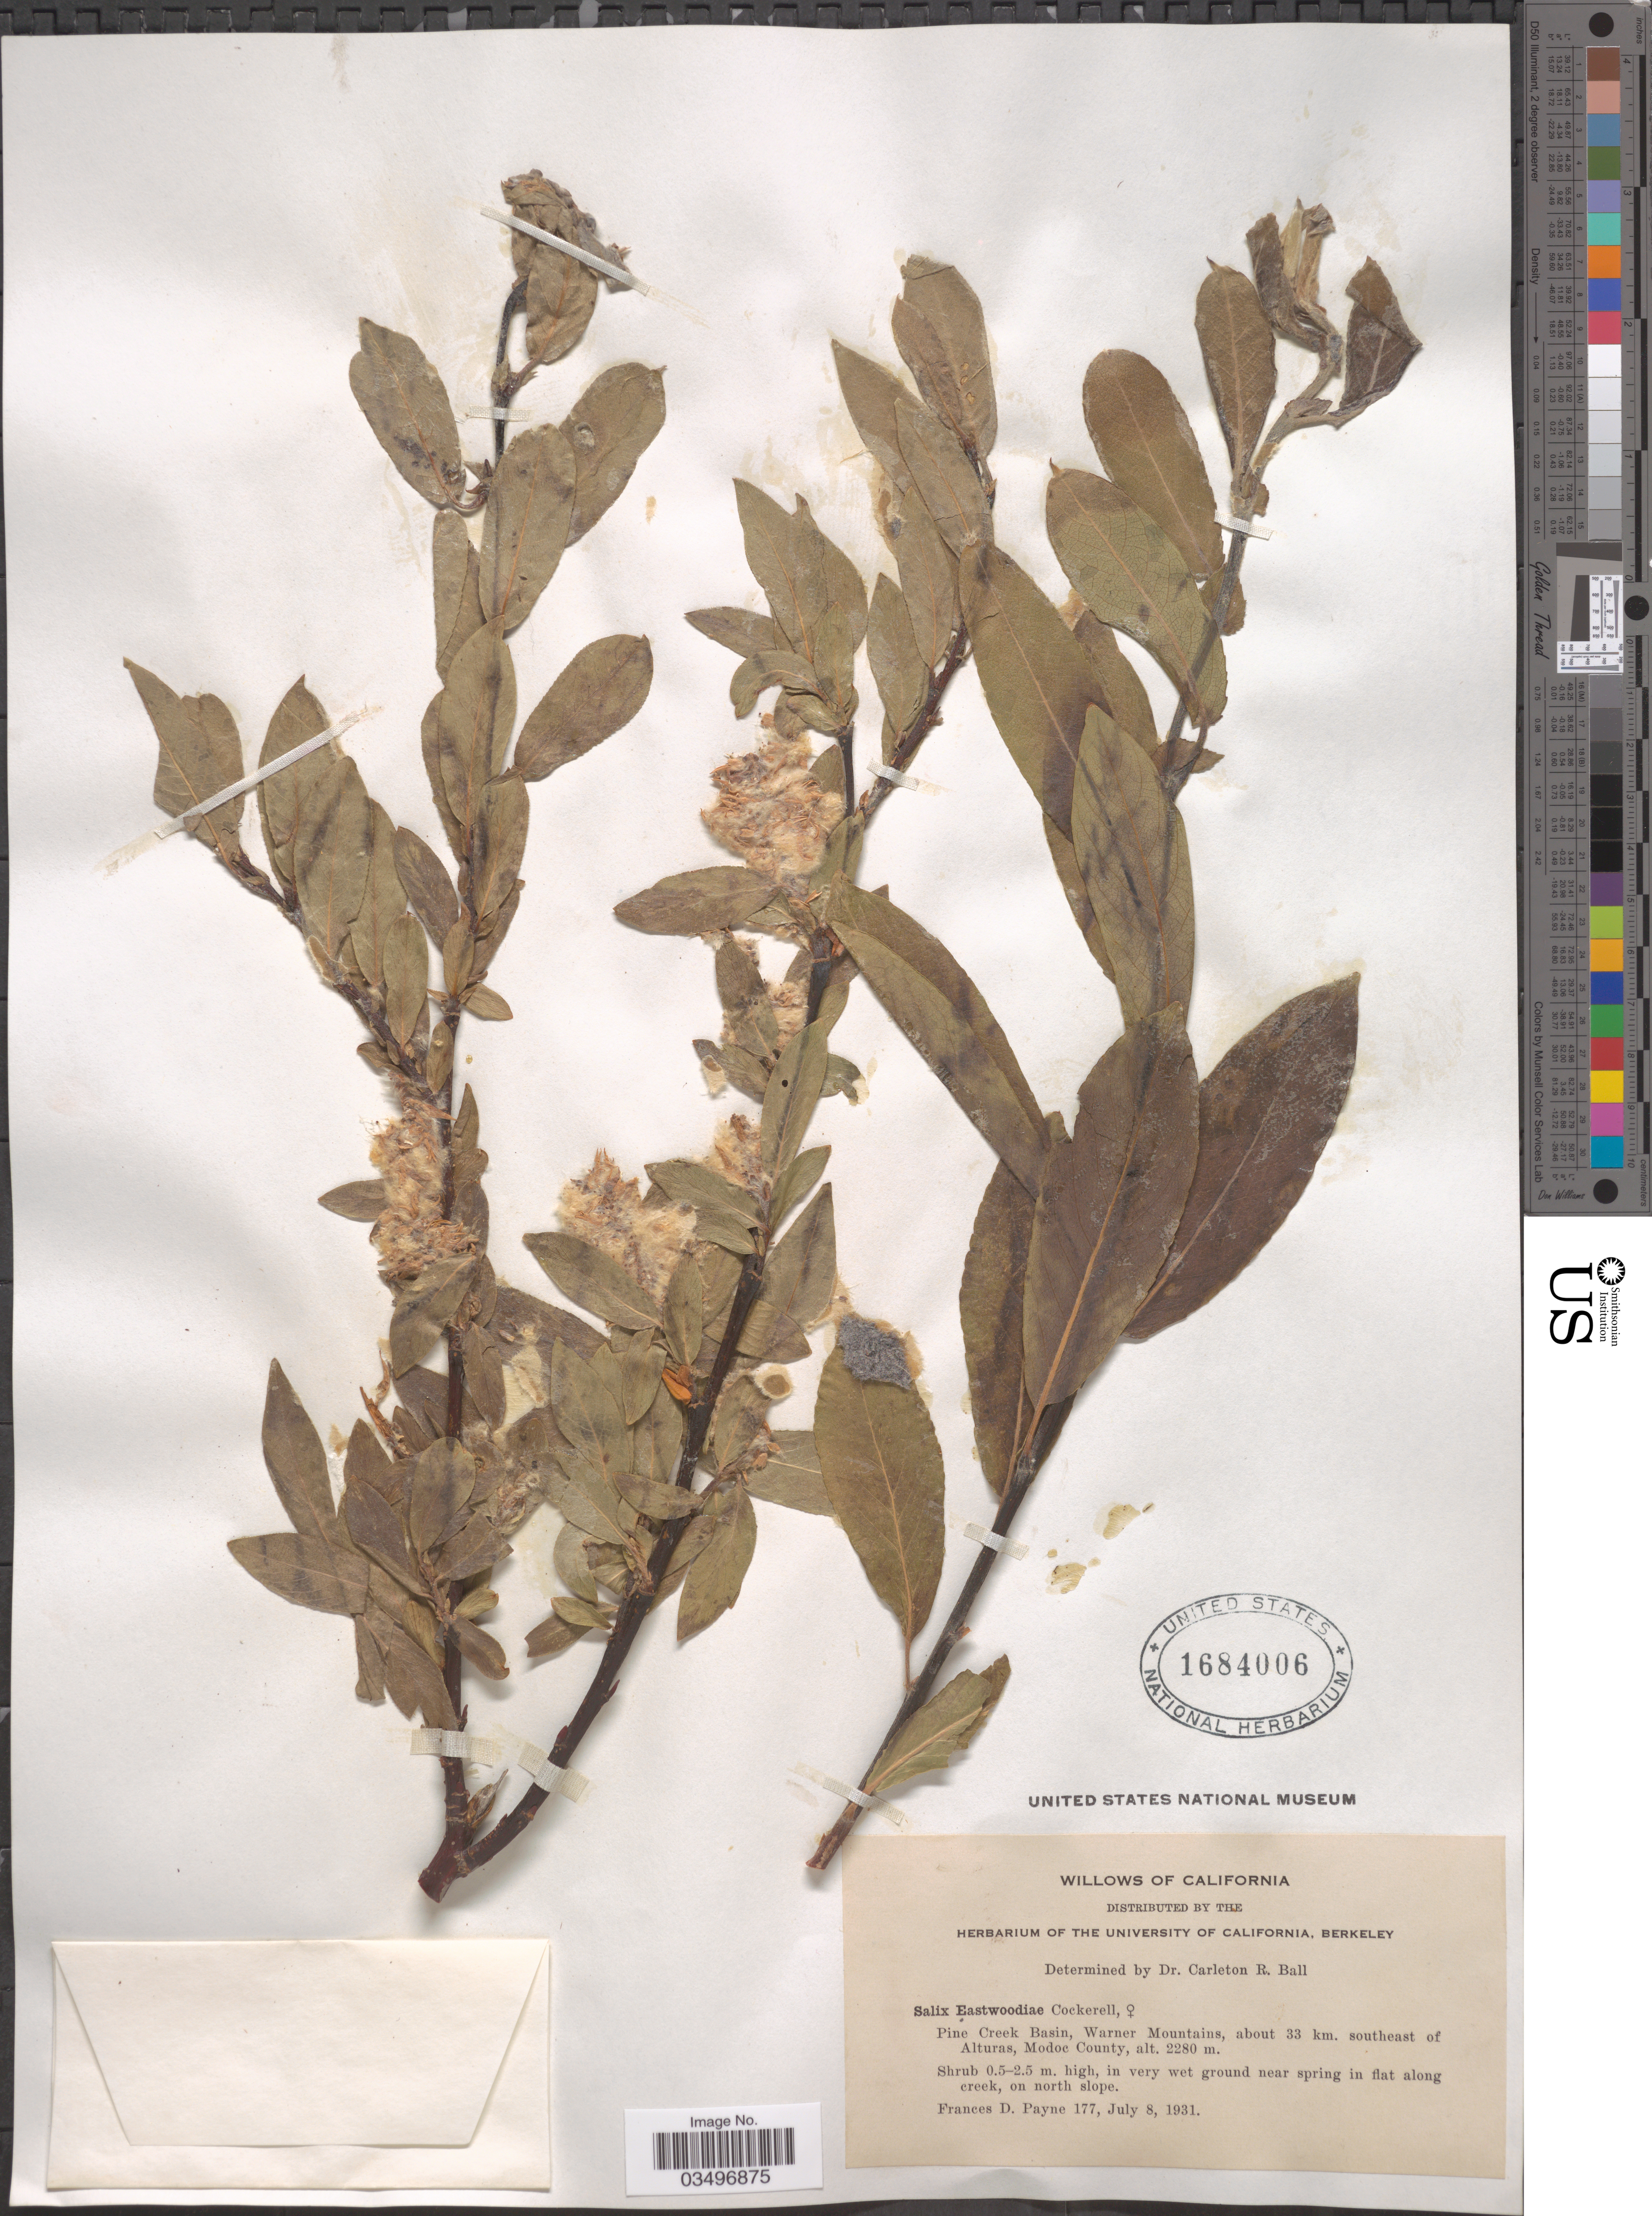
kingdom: Plantae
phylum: Tracheophyta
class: Magnoliopsida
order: Malpighiales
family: Salicaceae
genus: Salix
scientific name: Salix eastwoodiae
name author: Cockerell ex A. Heller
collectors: F. Payne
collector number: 177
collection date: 1931-07-08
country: United States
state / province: California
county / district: Modoc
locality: Pine Creek Basin, Warner Mountains, about 33 km. southeast of Alturas, Modoc County.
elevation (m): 2280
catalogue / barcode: US 1684006